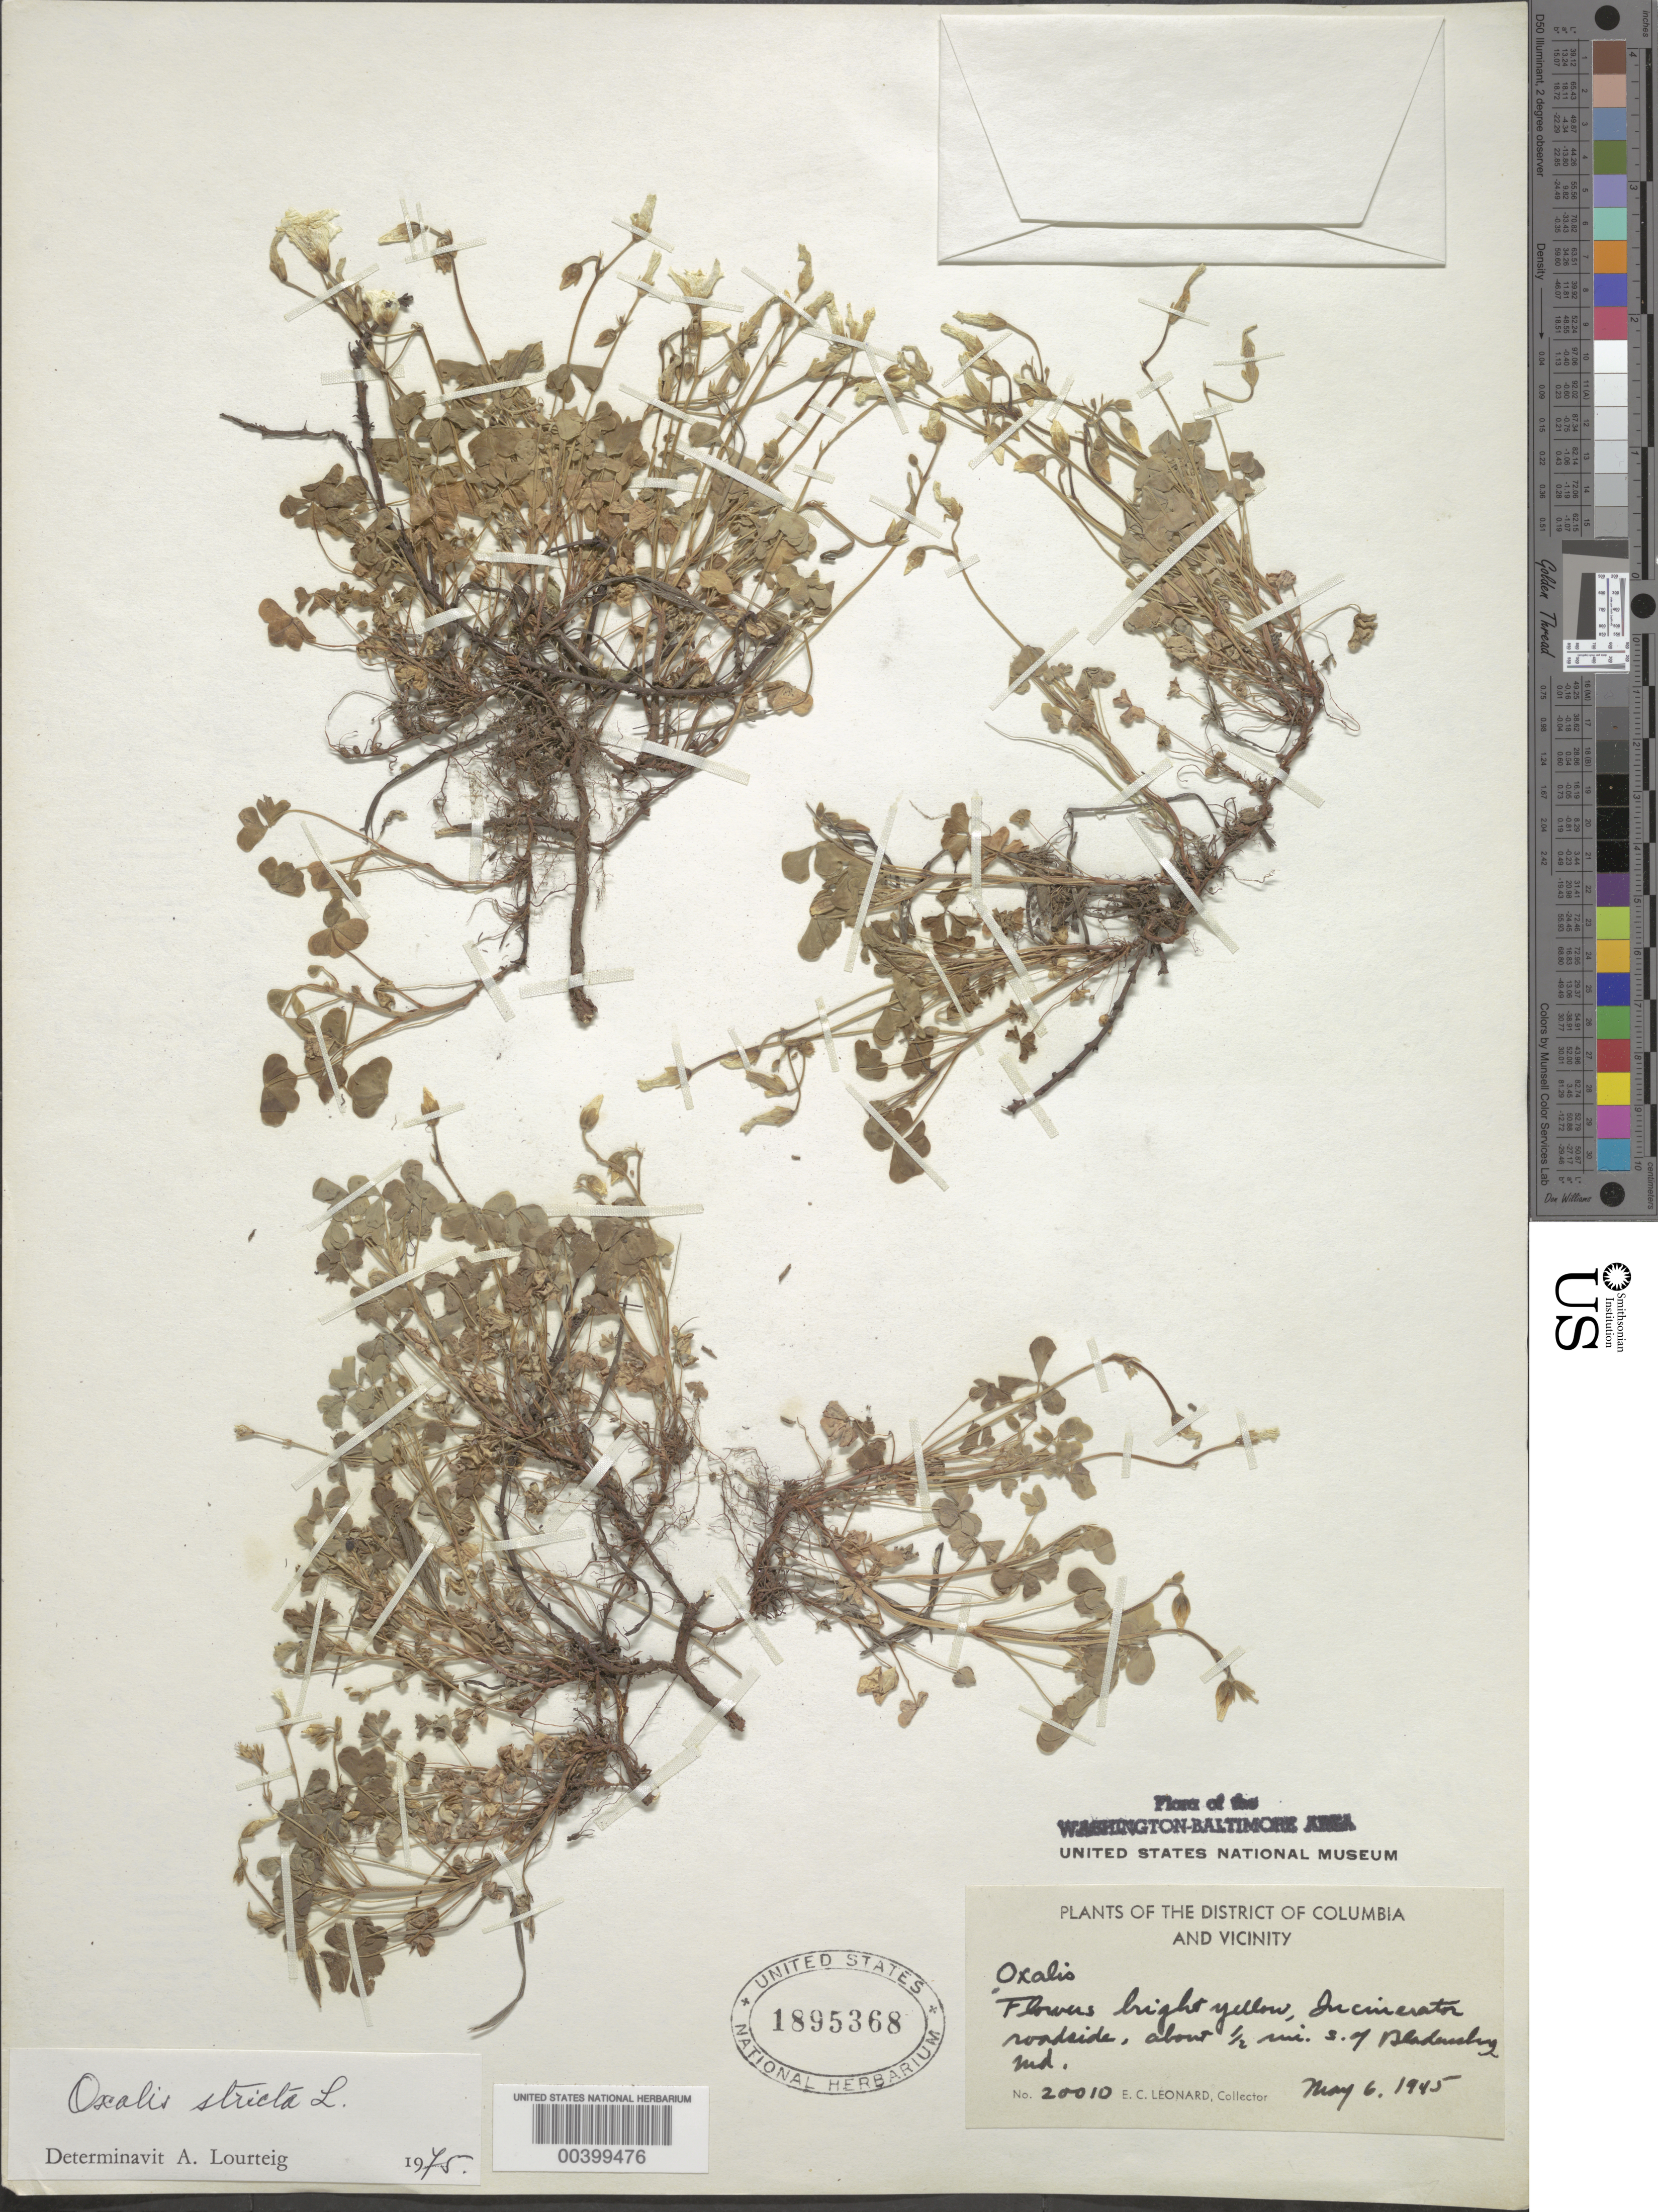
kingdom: Plantae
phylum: Tracheophyta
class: Magnoliopsida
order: Oxalidales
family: Oxalidaceae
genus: Oxalis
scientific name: Oxalis stricta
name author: L.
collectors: E. C. Leonard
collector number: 20010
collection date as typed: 06 May 1945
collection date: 1945-05-06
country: United States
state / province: Maryland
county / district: Prince George's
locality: Incinerator roadside, south of Bladensburg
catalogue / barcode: US 1895368